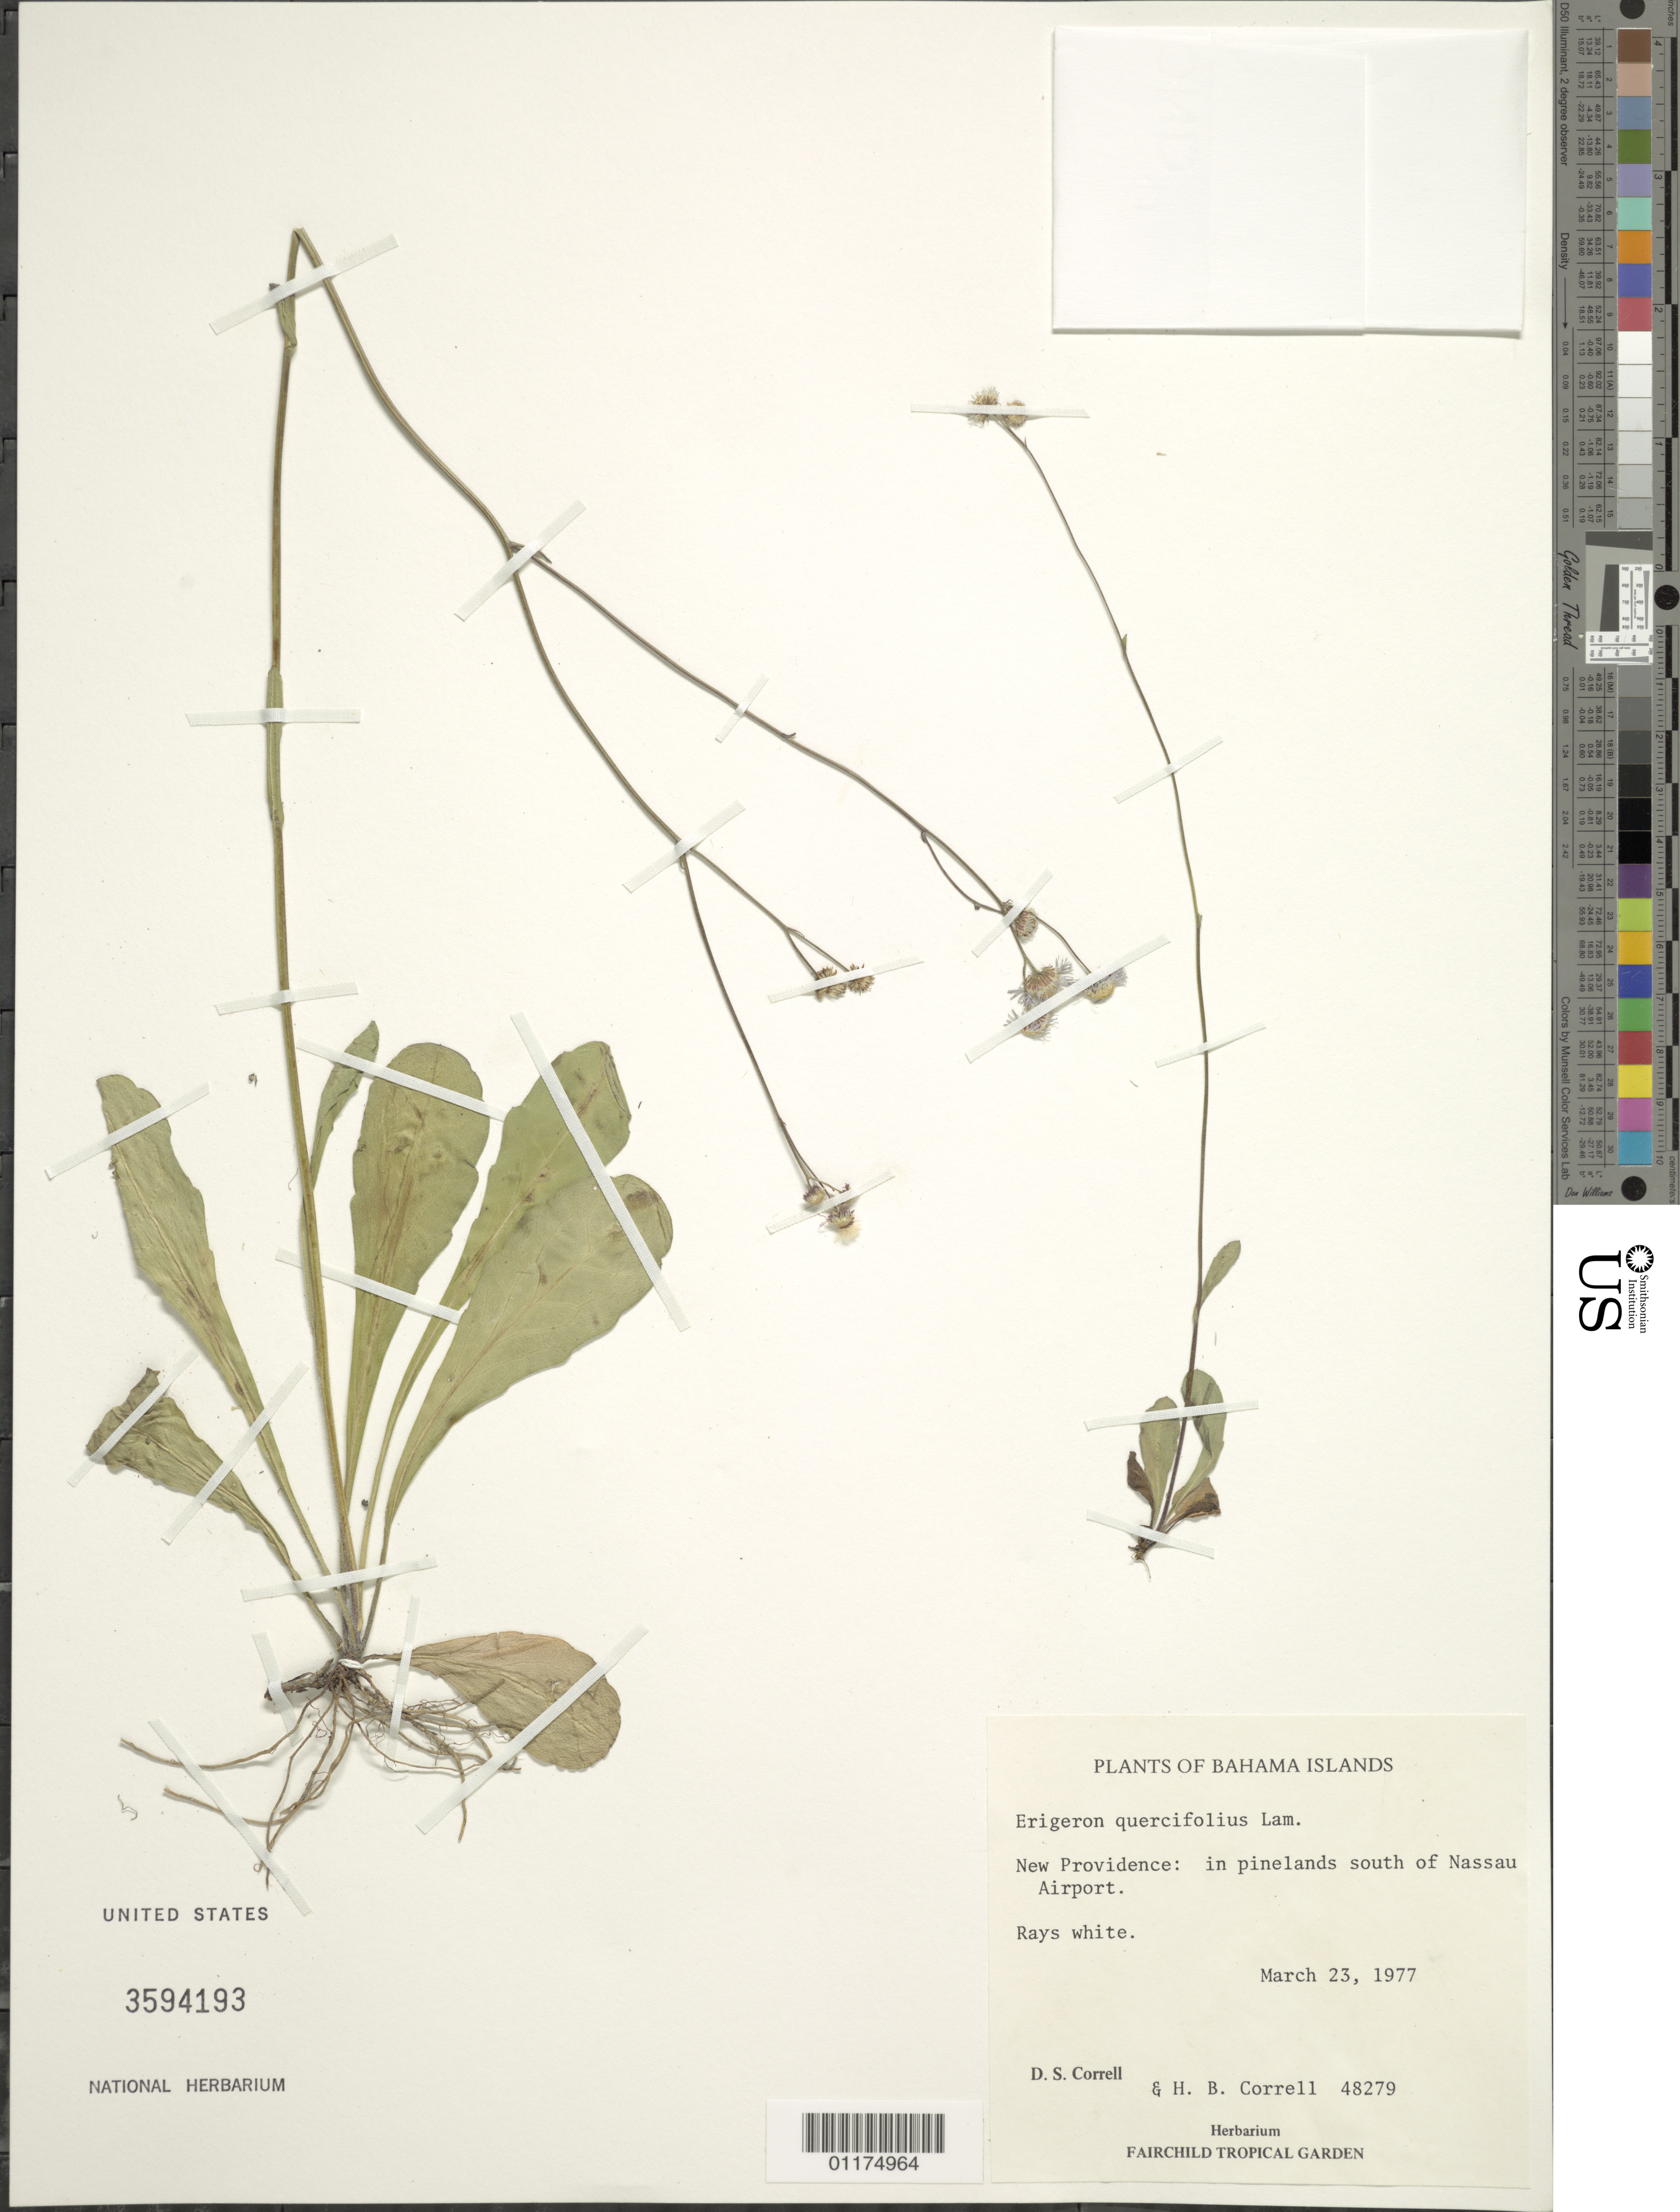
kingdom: Plantae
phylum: Tracheophyta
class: Magnoliopsida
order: Asterales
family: Asteraceae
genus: Erigeron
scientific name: Erigeron quercifolius Lam.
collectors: D. S. Correll & H. Correll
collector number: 48279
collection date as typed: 23 Mar 1977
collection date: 1977-03-23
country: Bahamas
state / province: New Providence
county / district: Nassau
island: New Providence I.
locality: In pinelands south of Nassau Airport.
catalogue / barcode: US 3594193